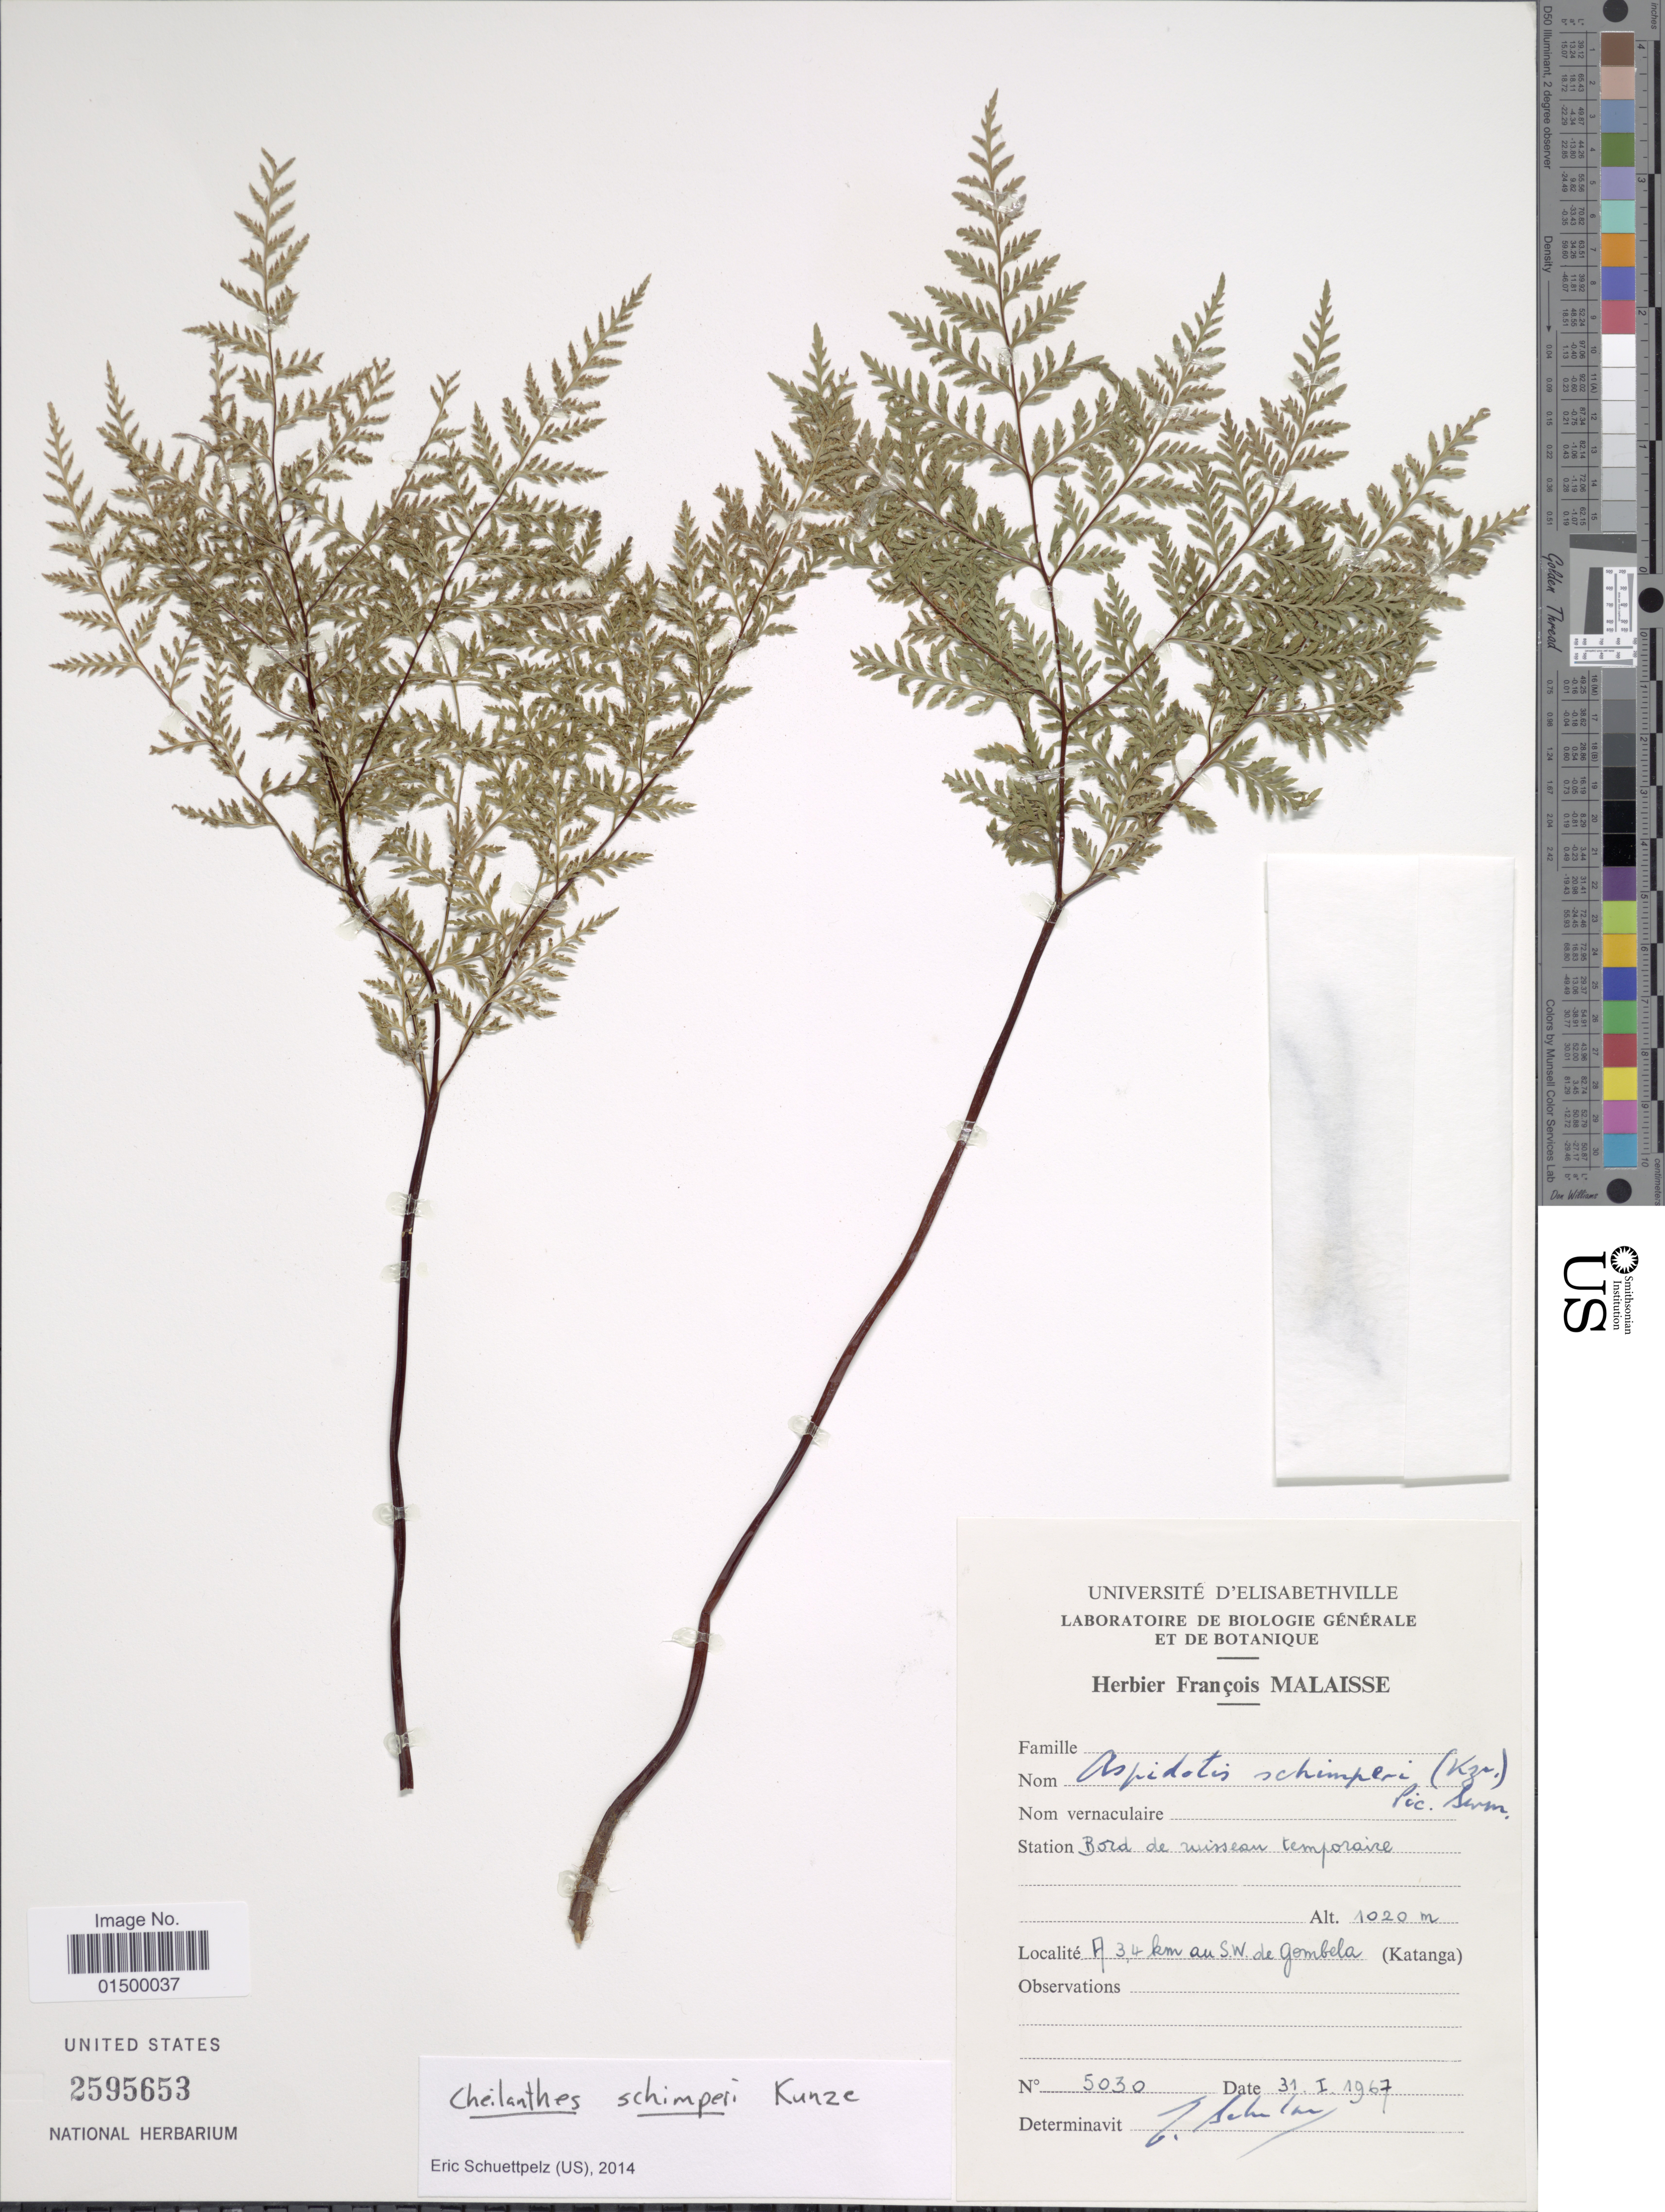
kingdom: Plantae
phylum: Tracheophyta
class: Polypodiopsida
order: Polypodiales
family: Pteridaceae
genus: Cheilanthes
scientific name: Cheilanthes schimperi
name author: Kunze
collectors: ex herb. François Malaisse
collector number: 5030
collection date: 1967-01-31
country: Congo, Democratic Republic of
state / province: Haut-Katanga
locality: A 3,4 km au S.W. de Gombela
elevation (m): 1020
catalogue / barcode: US 5295653